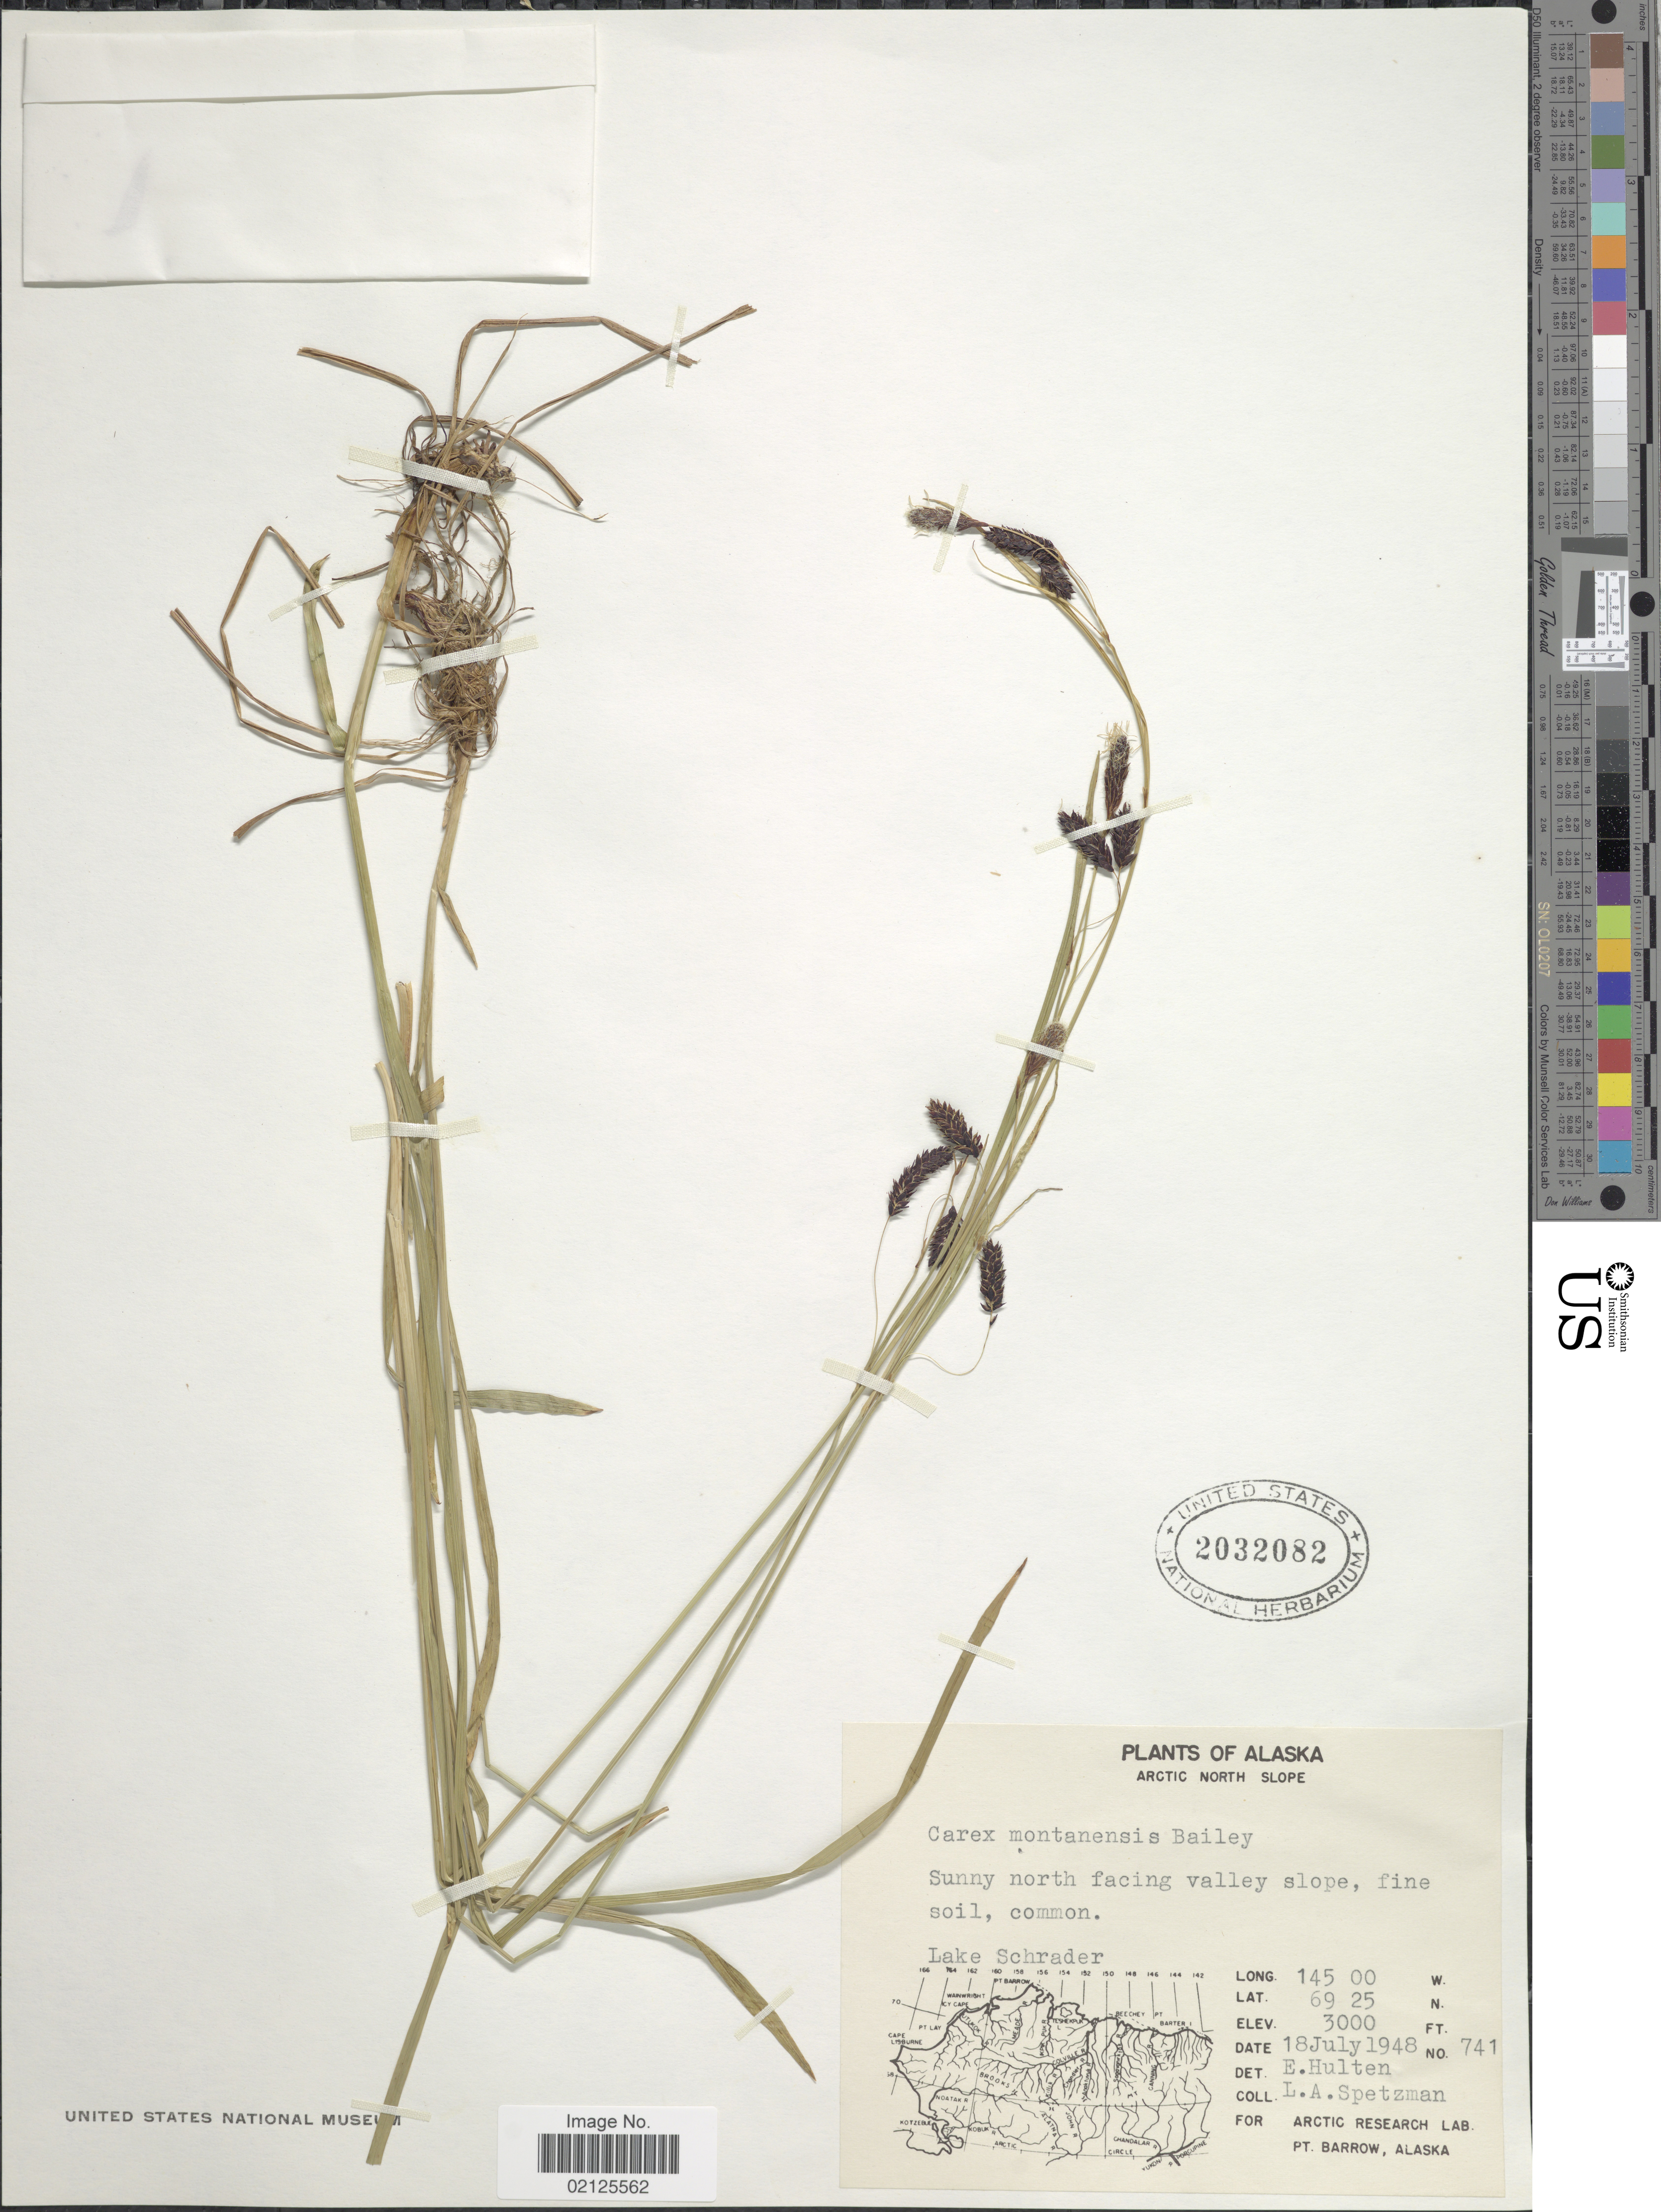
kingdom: Plantae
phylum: Tracheophyta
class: Liliopsida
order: Poales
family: Cyperaceae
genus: Carex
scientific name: Carex podocarpa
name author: R. Br.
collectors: L. Spetzman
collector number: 741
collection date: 1948-07-18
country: United States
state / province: Alaska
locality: Arctic North Slope, Sunny north facing valley slope, fine soil, common, Lake Schrader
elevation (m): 914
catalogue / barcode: US 2032082